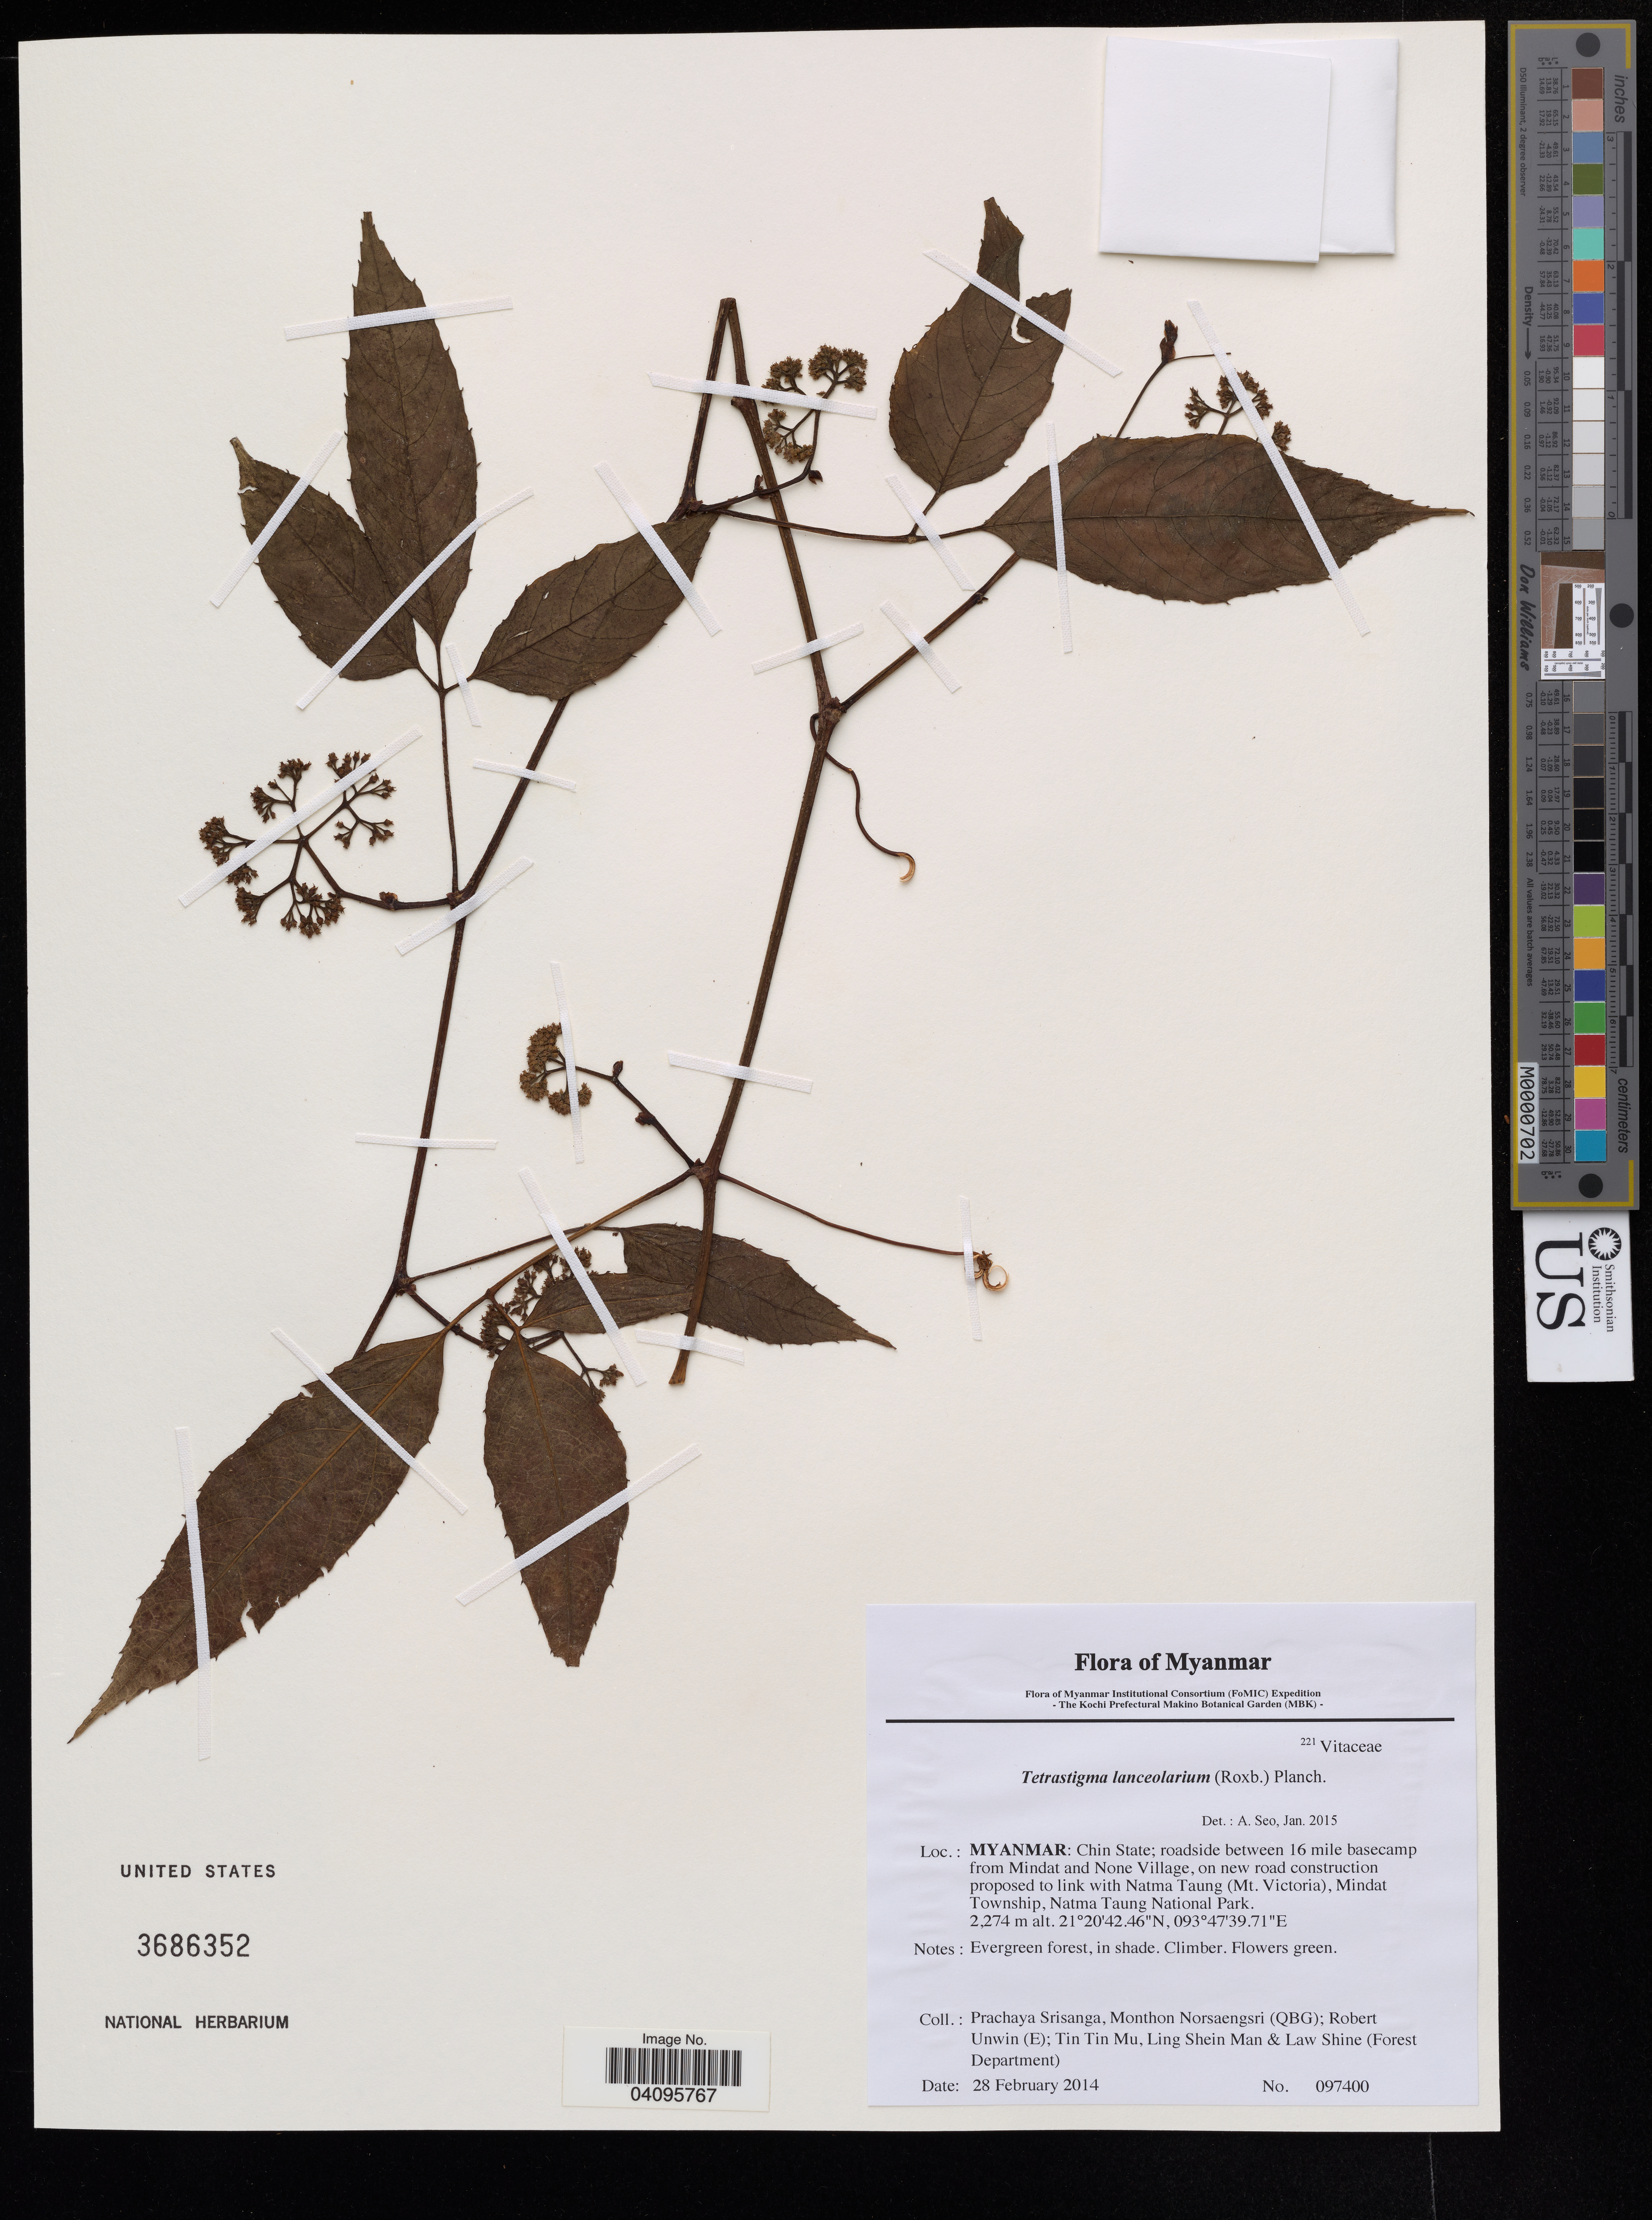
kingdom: Plantae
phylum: Tracheophyta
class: Magnoliopsida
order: Vitales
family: Vitaceae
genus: Tetrastigma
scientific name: Tetrastigma lanceolarium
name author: (Roxb.) Planch.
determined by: Seo, A.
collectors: P. Srisanga, M. Norsaengsri, R. Unwin, Tin Tin Mu, Ling Shein Man & L. Shine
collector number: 097400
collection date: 2014-02-28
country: Myanmar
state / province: Chin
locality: Roadside between 16 mile basecamp from Mindat and None Village, on new road construction proposed to link with Natma Taung (Mt. Victoria), Mindat Township, Natma Taung National Park.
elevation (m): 2274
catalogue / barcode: US 3686352